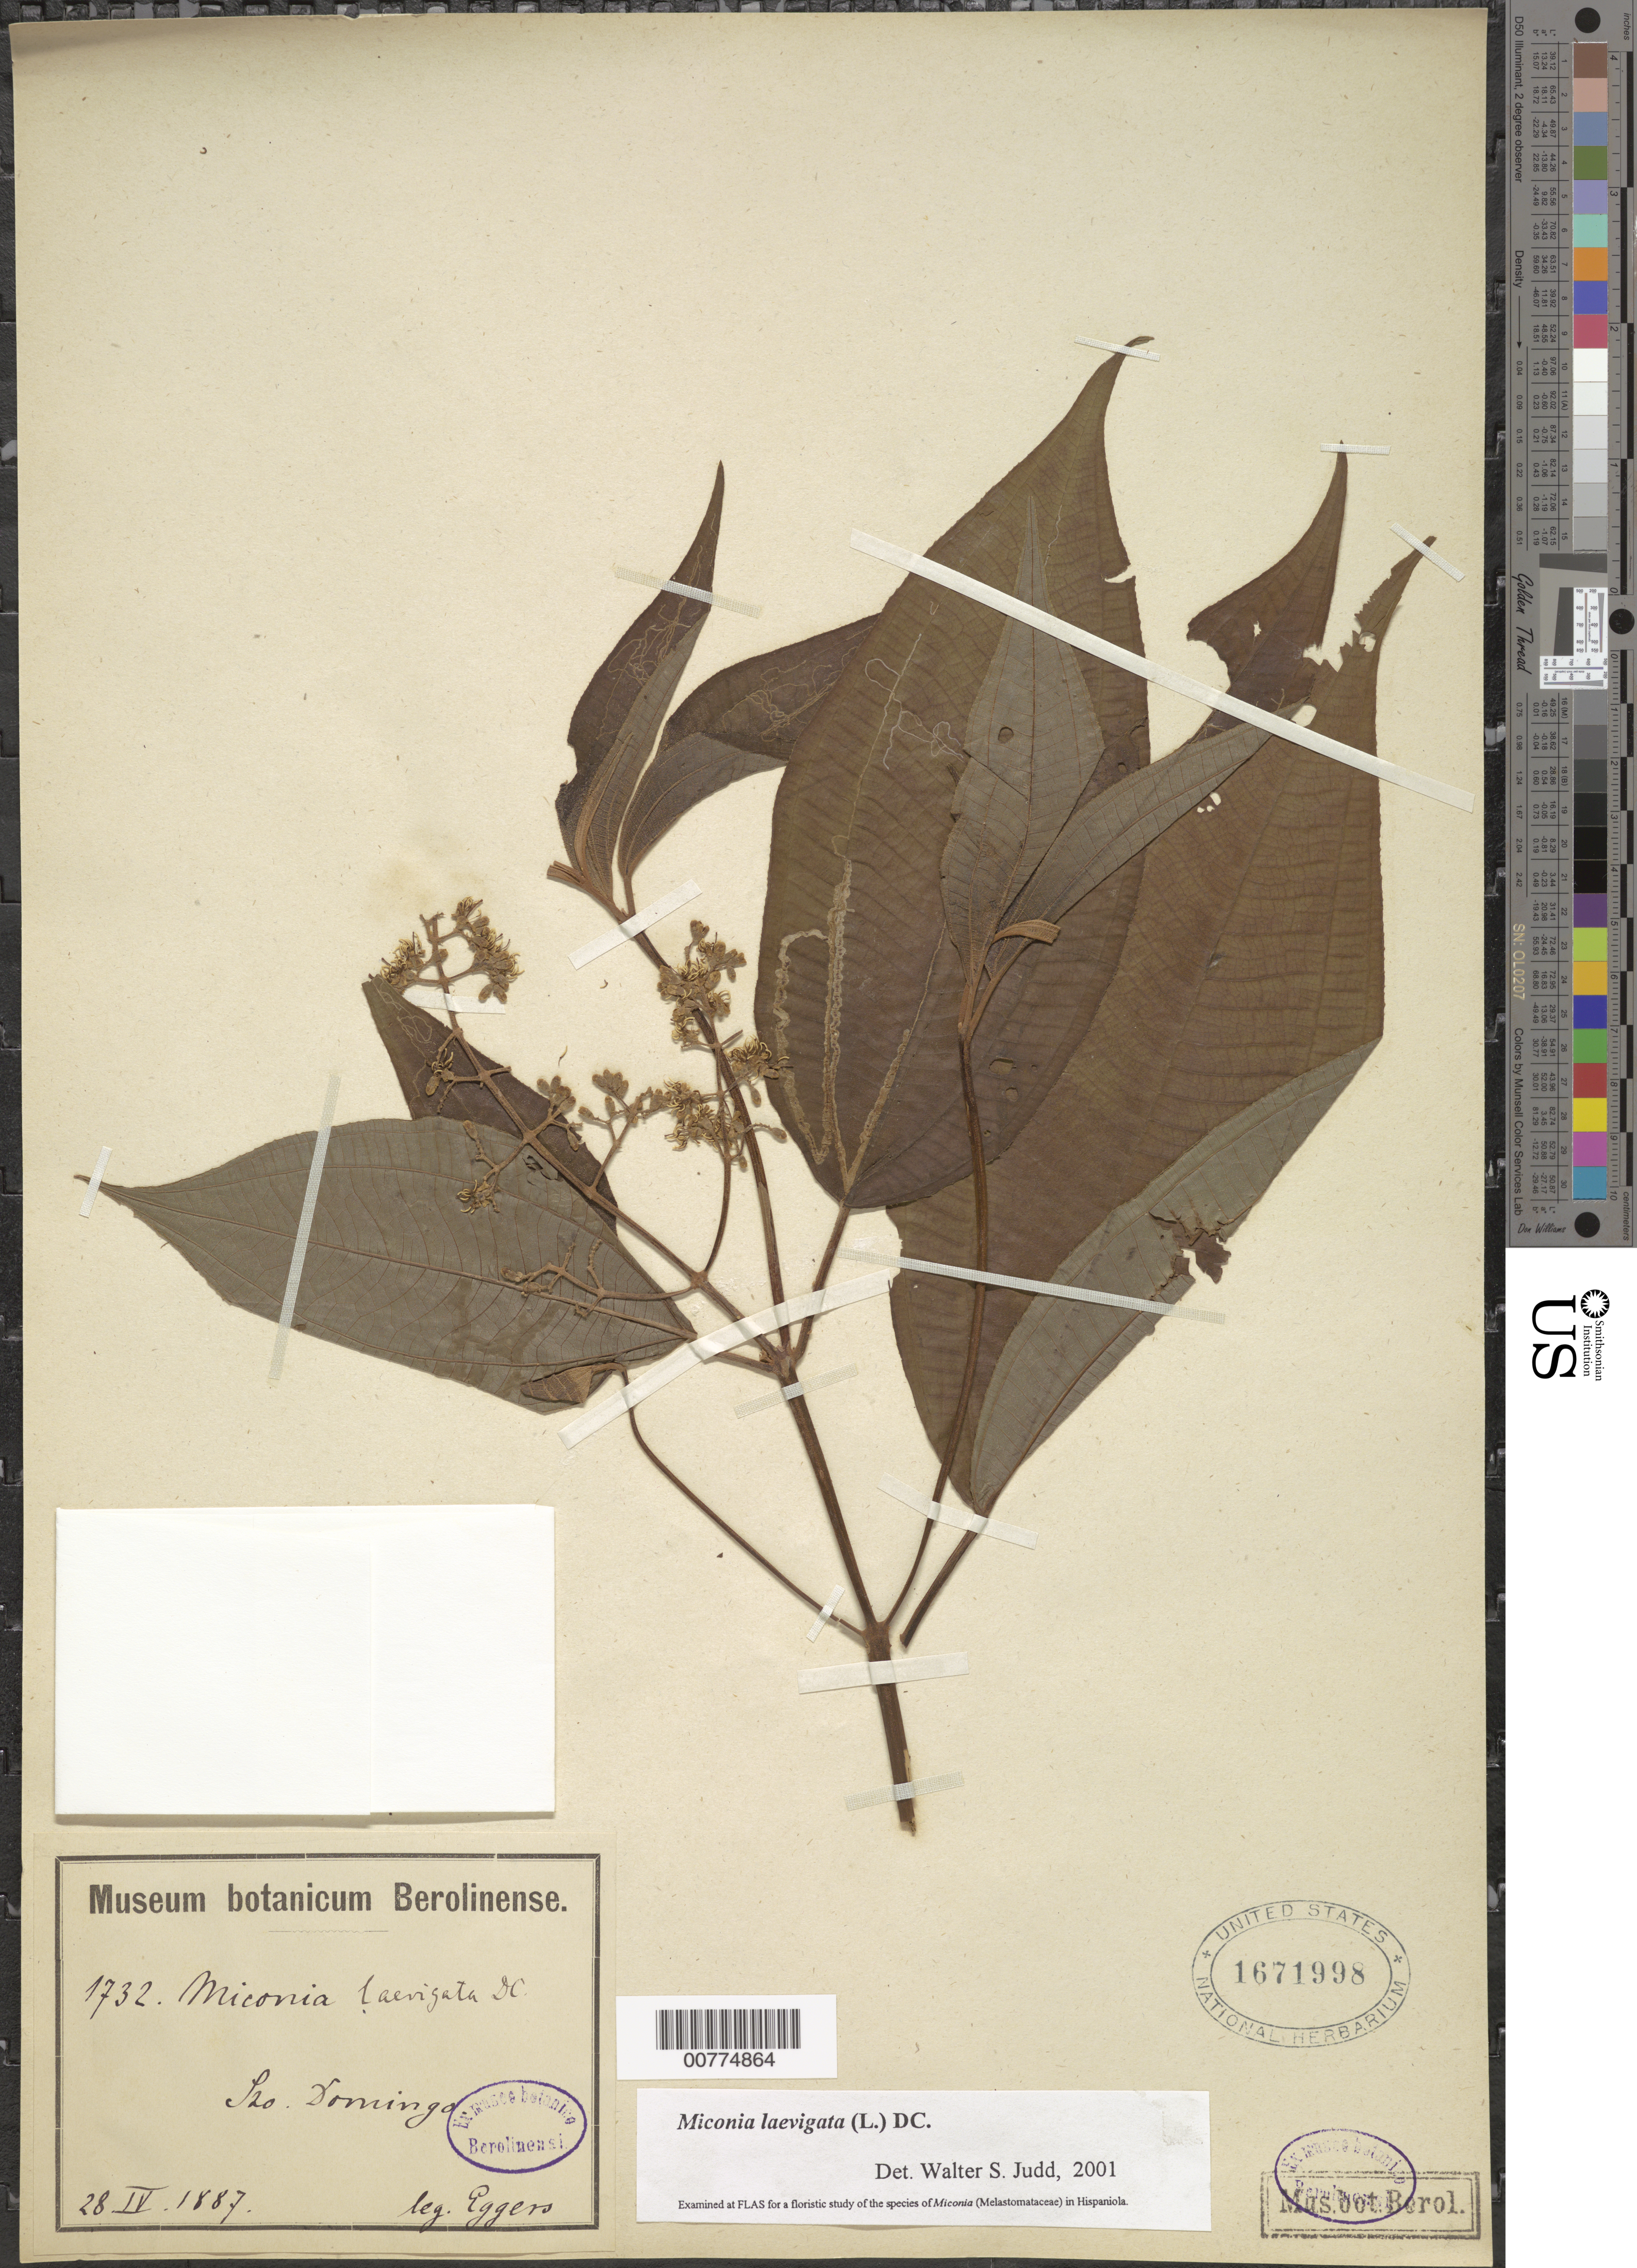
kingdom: Plantae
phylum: Tracheophyta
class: Magnoliopsida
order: Myrtales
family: Melastomataceae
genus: Miconia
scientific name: Miconia laevigata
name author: (L.) D. Don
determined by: Judd, Walter S.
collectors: H. F. A. von Eggers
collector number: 1732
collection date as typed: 28 Apr 1887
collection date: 1887-04-28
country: Dominican Republic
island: Hispaniola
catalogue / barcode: US 1671998